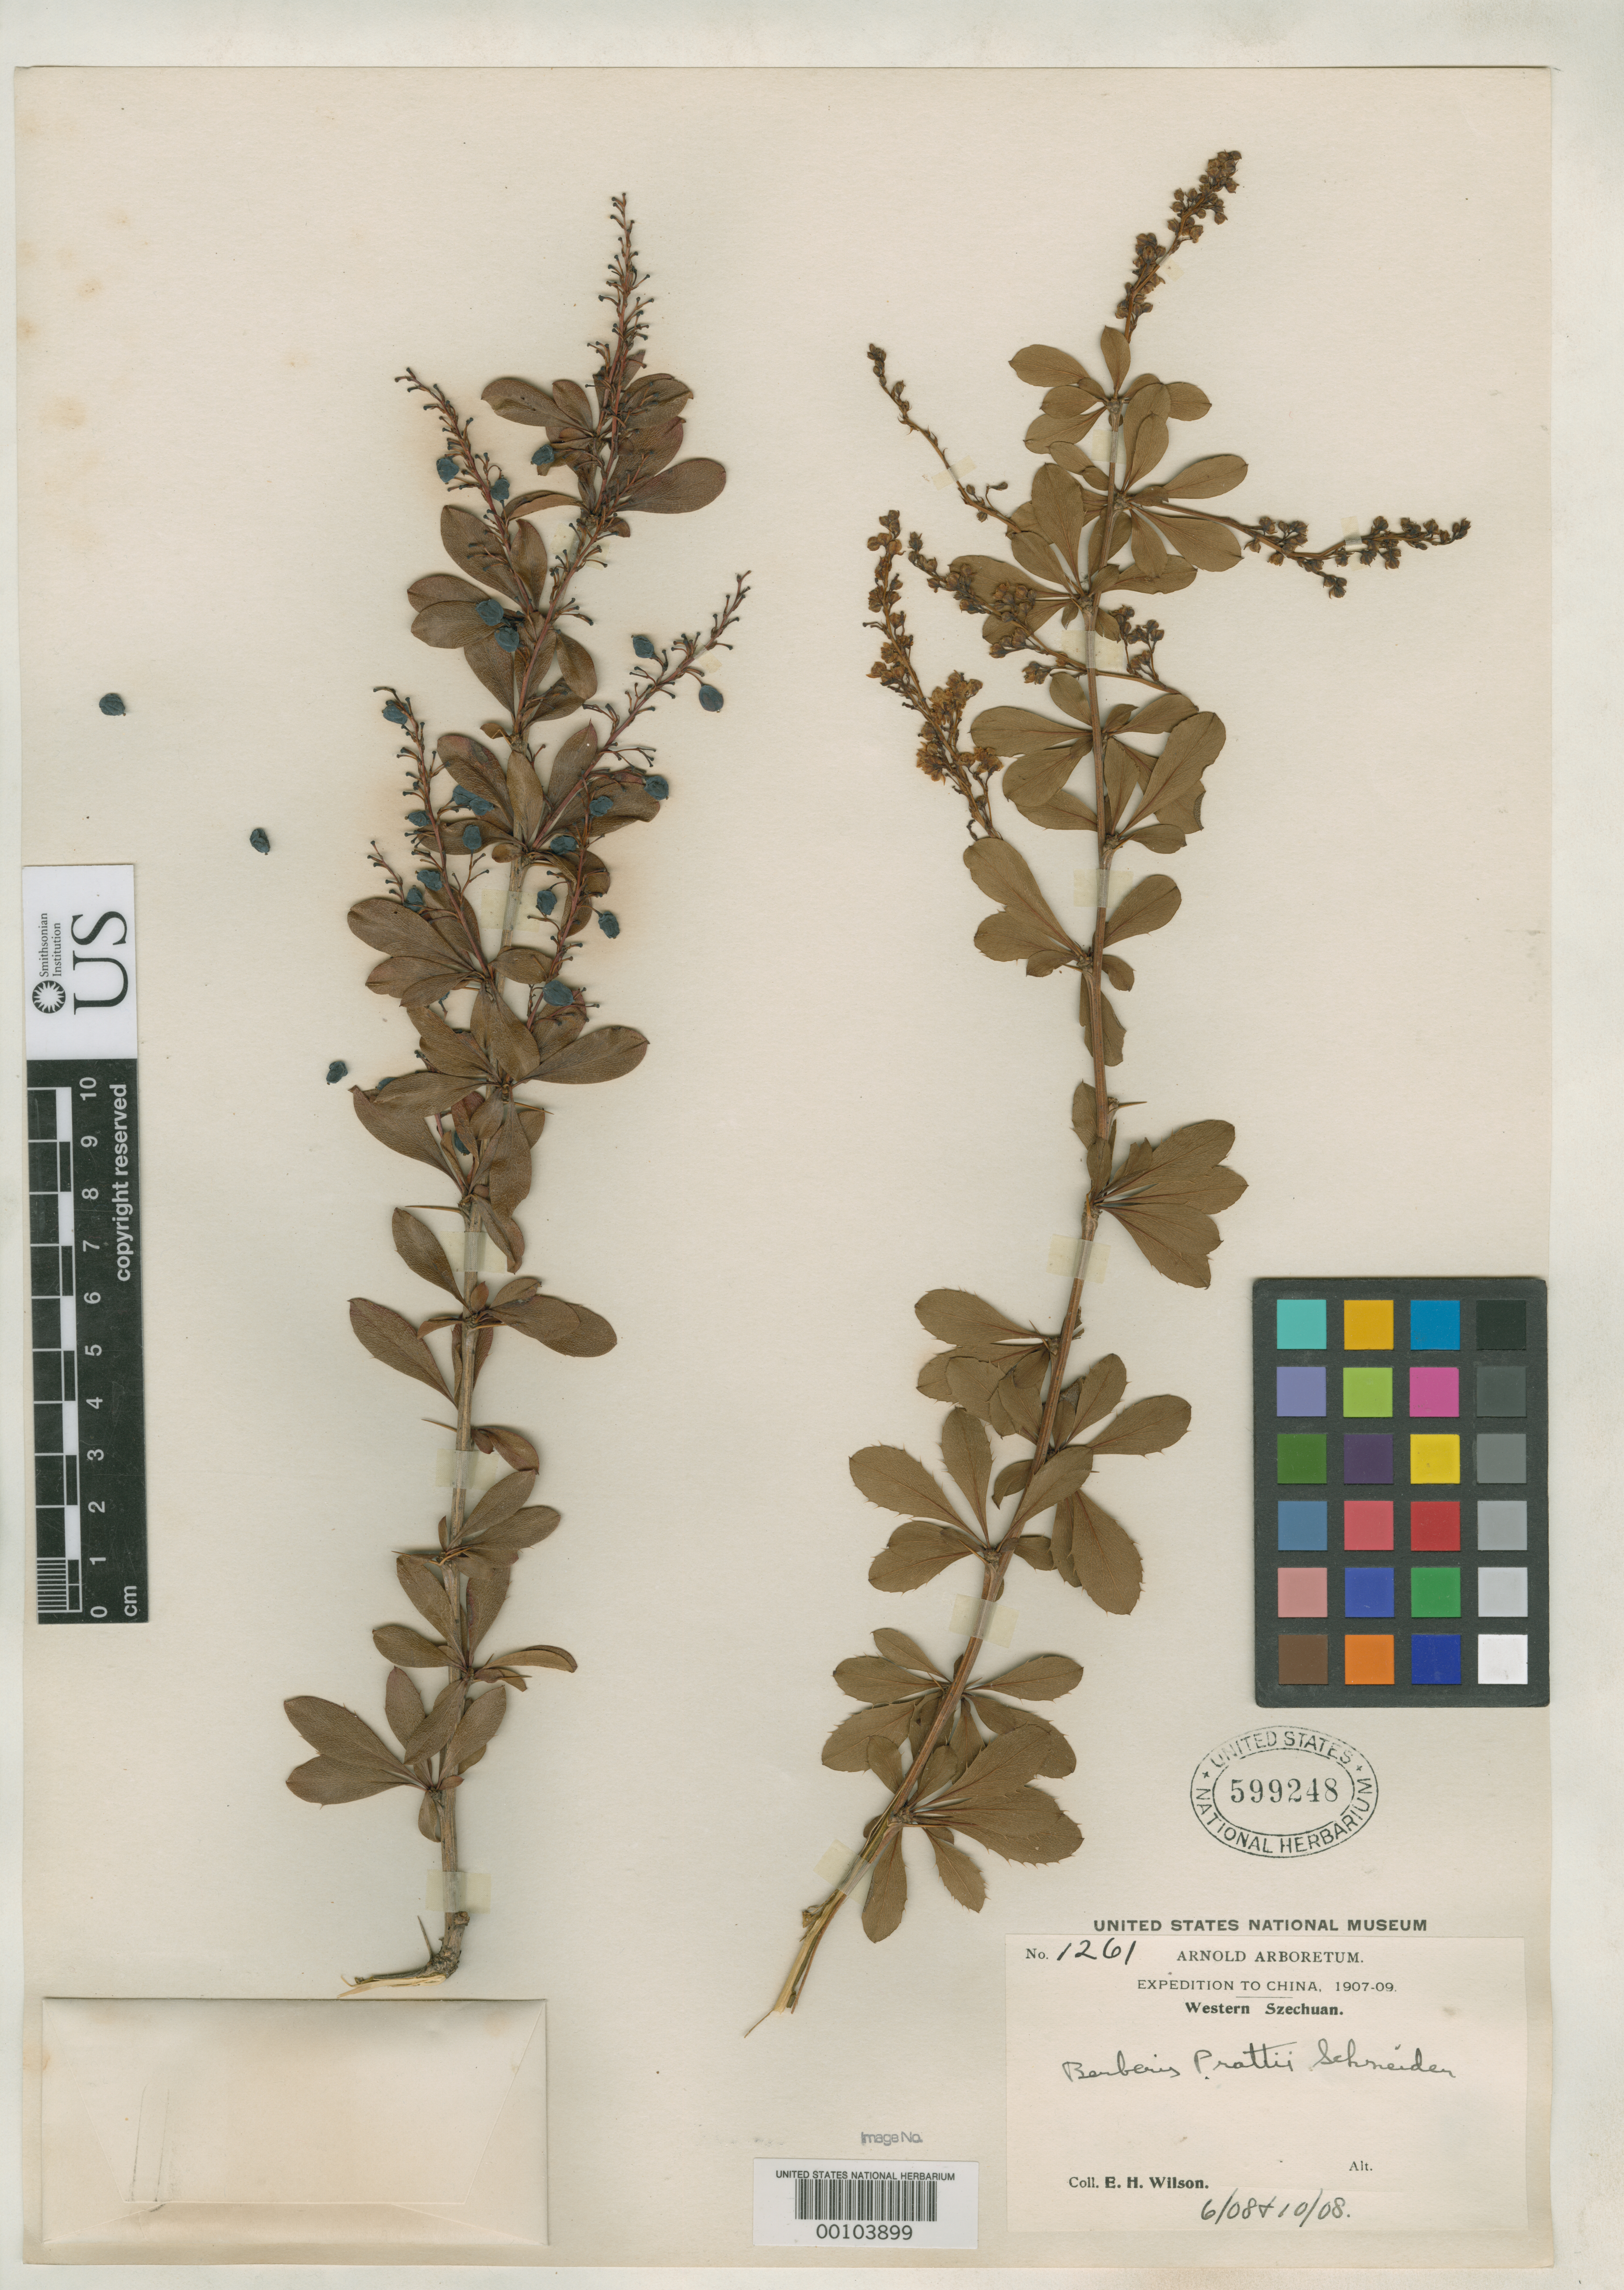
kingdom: Plantae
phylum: Tracheophyta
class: Magnoliopsida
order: Ranunculales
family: Berberidaceae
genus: Berberis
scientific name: Berberis prattii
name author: C.K. Schneid. in Sarg.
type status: Isotype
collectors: E. H. Wilson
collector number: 1261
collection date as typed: Jun 1908 to -- Oct 1908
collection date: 1908-06/1908-10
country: China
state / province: Sichuan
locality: Tachien-lu.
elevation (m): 2600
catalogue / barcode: US 599248